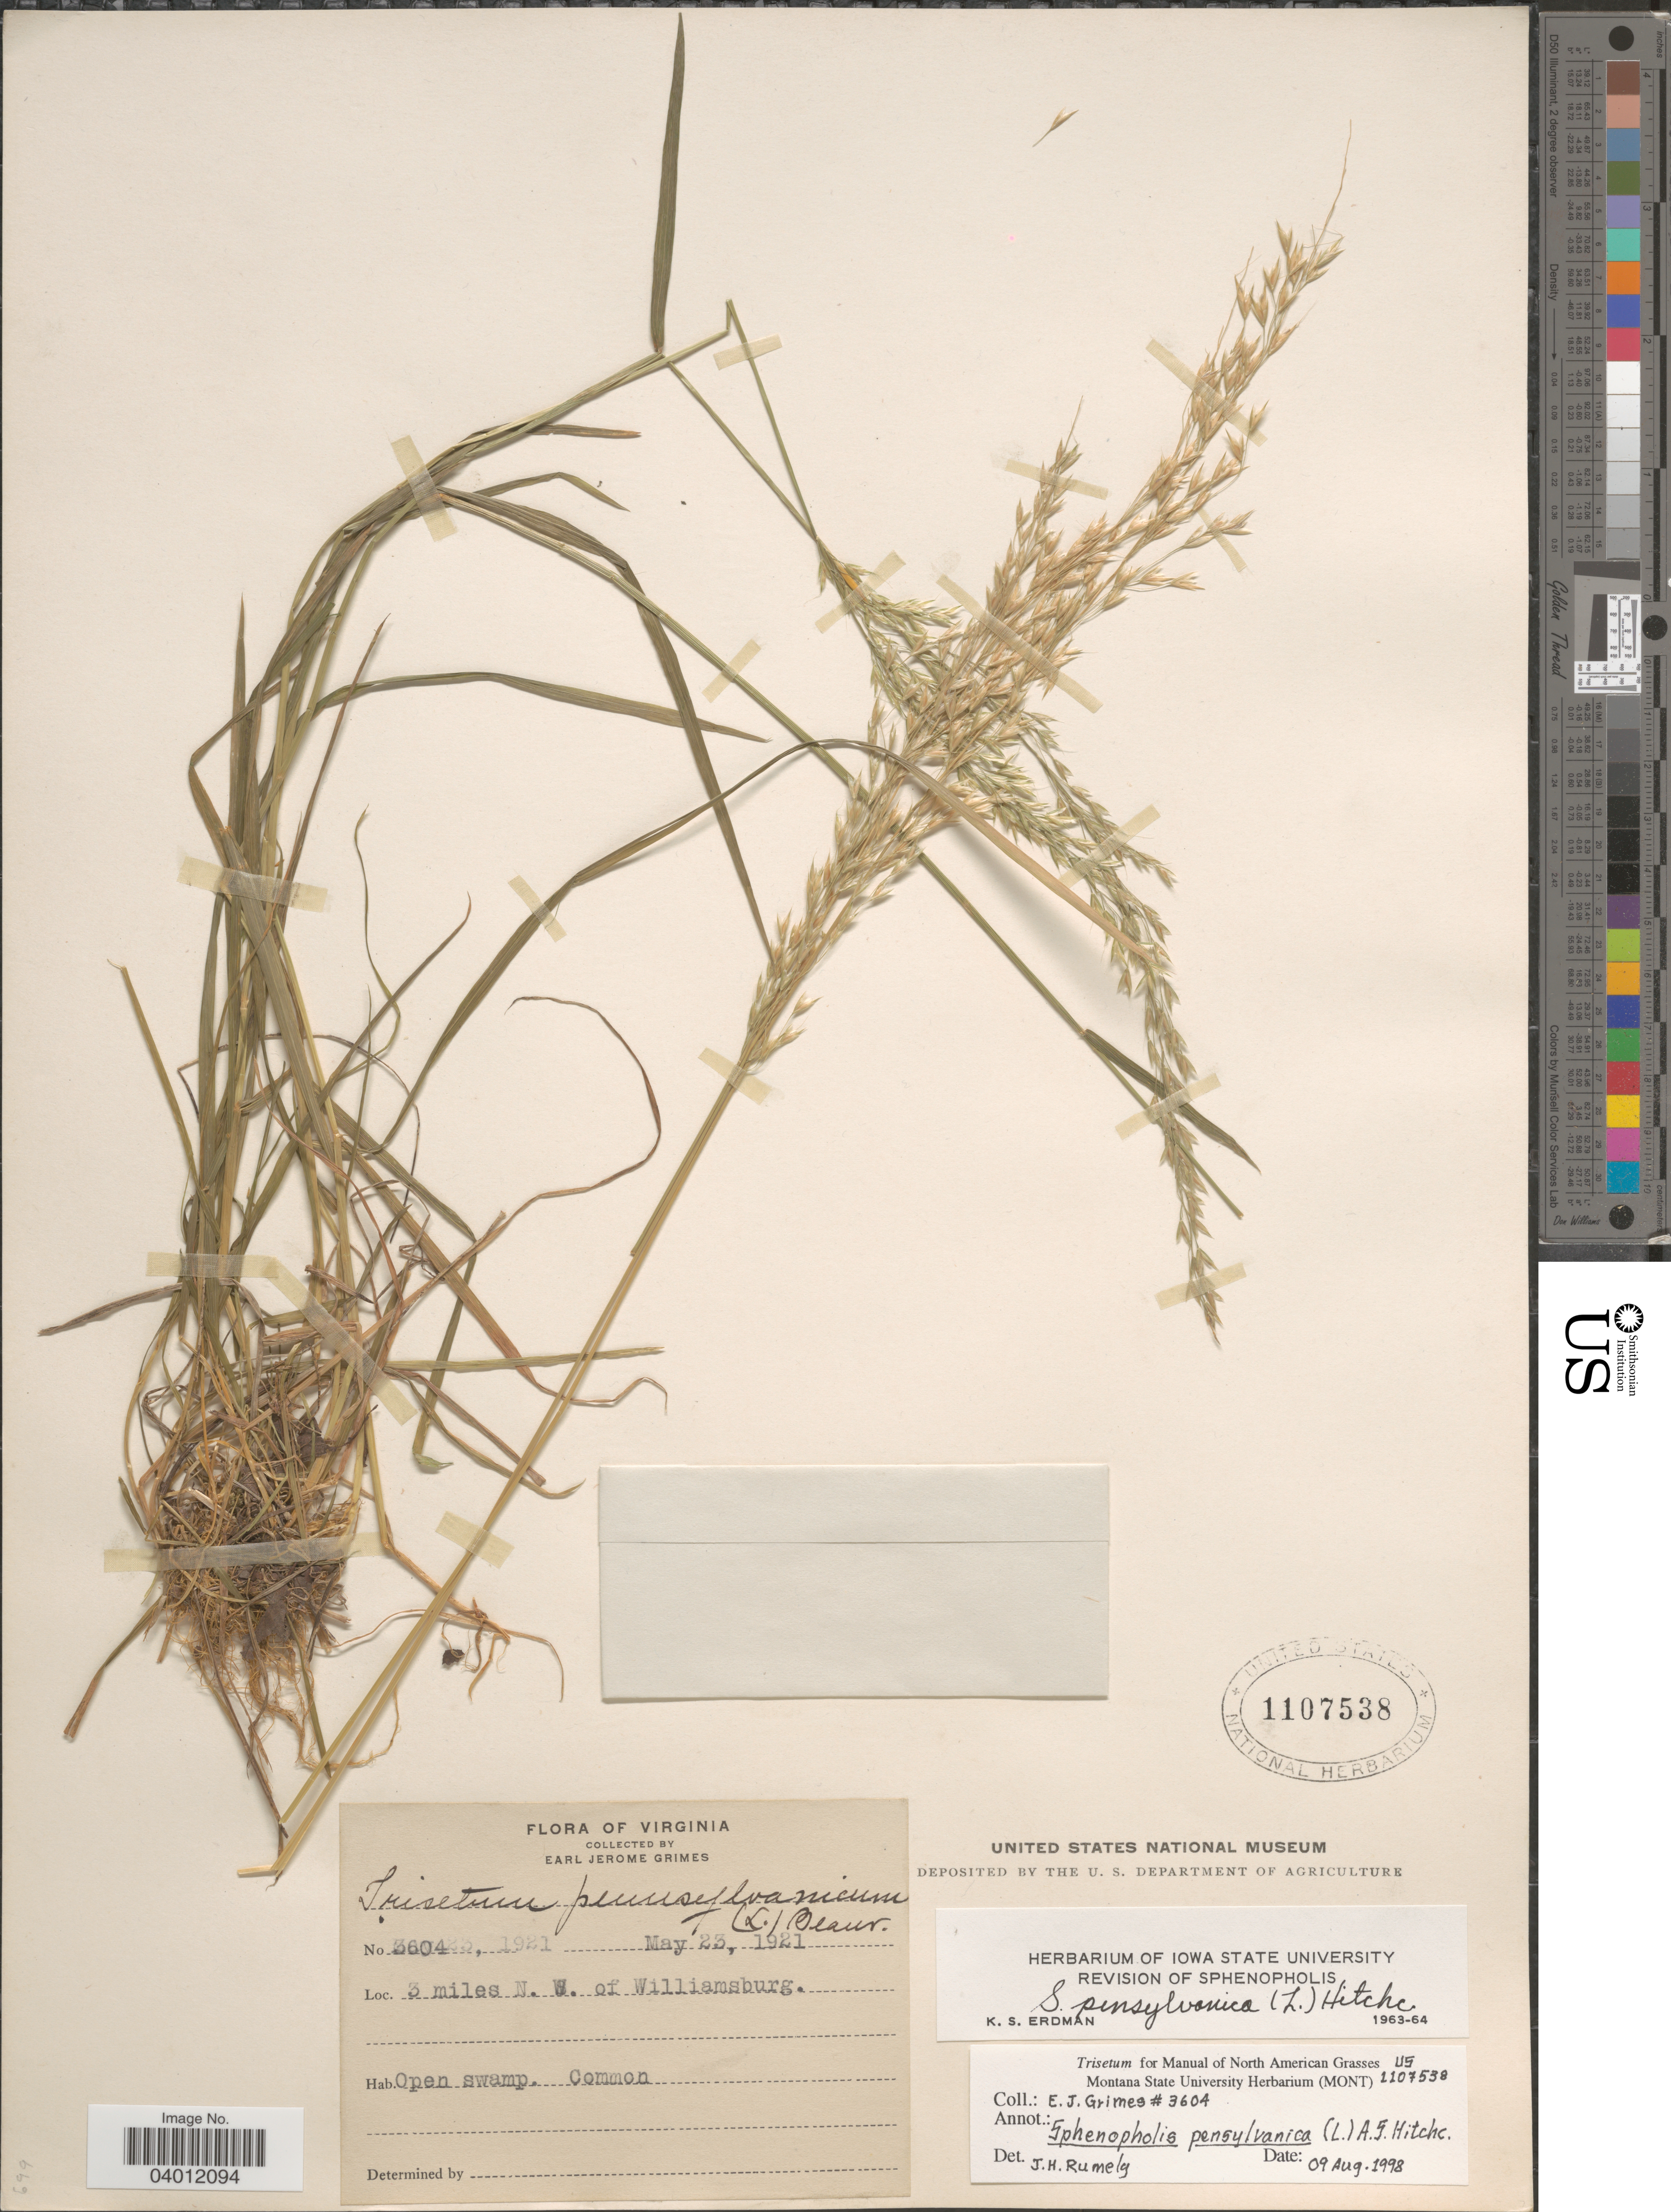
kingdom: Plantae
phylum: Tracheophyta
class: Liliopsida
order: Poales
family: Poaceae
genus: Sphenopholis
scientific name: Sphenopholis pensylvanica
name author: (L.) Hitchc.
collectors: E. J. Grimes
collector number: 3604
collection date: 1921-05-23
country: United States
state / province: Virginia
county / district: City of Williamsburg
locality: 3 miles N.W. of Williamsburg.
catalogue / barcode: US 1107538